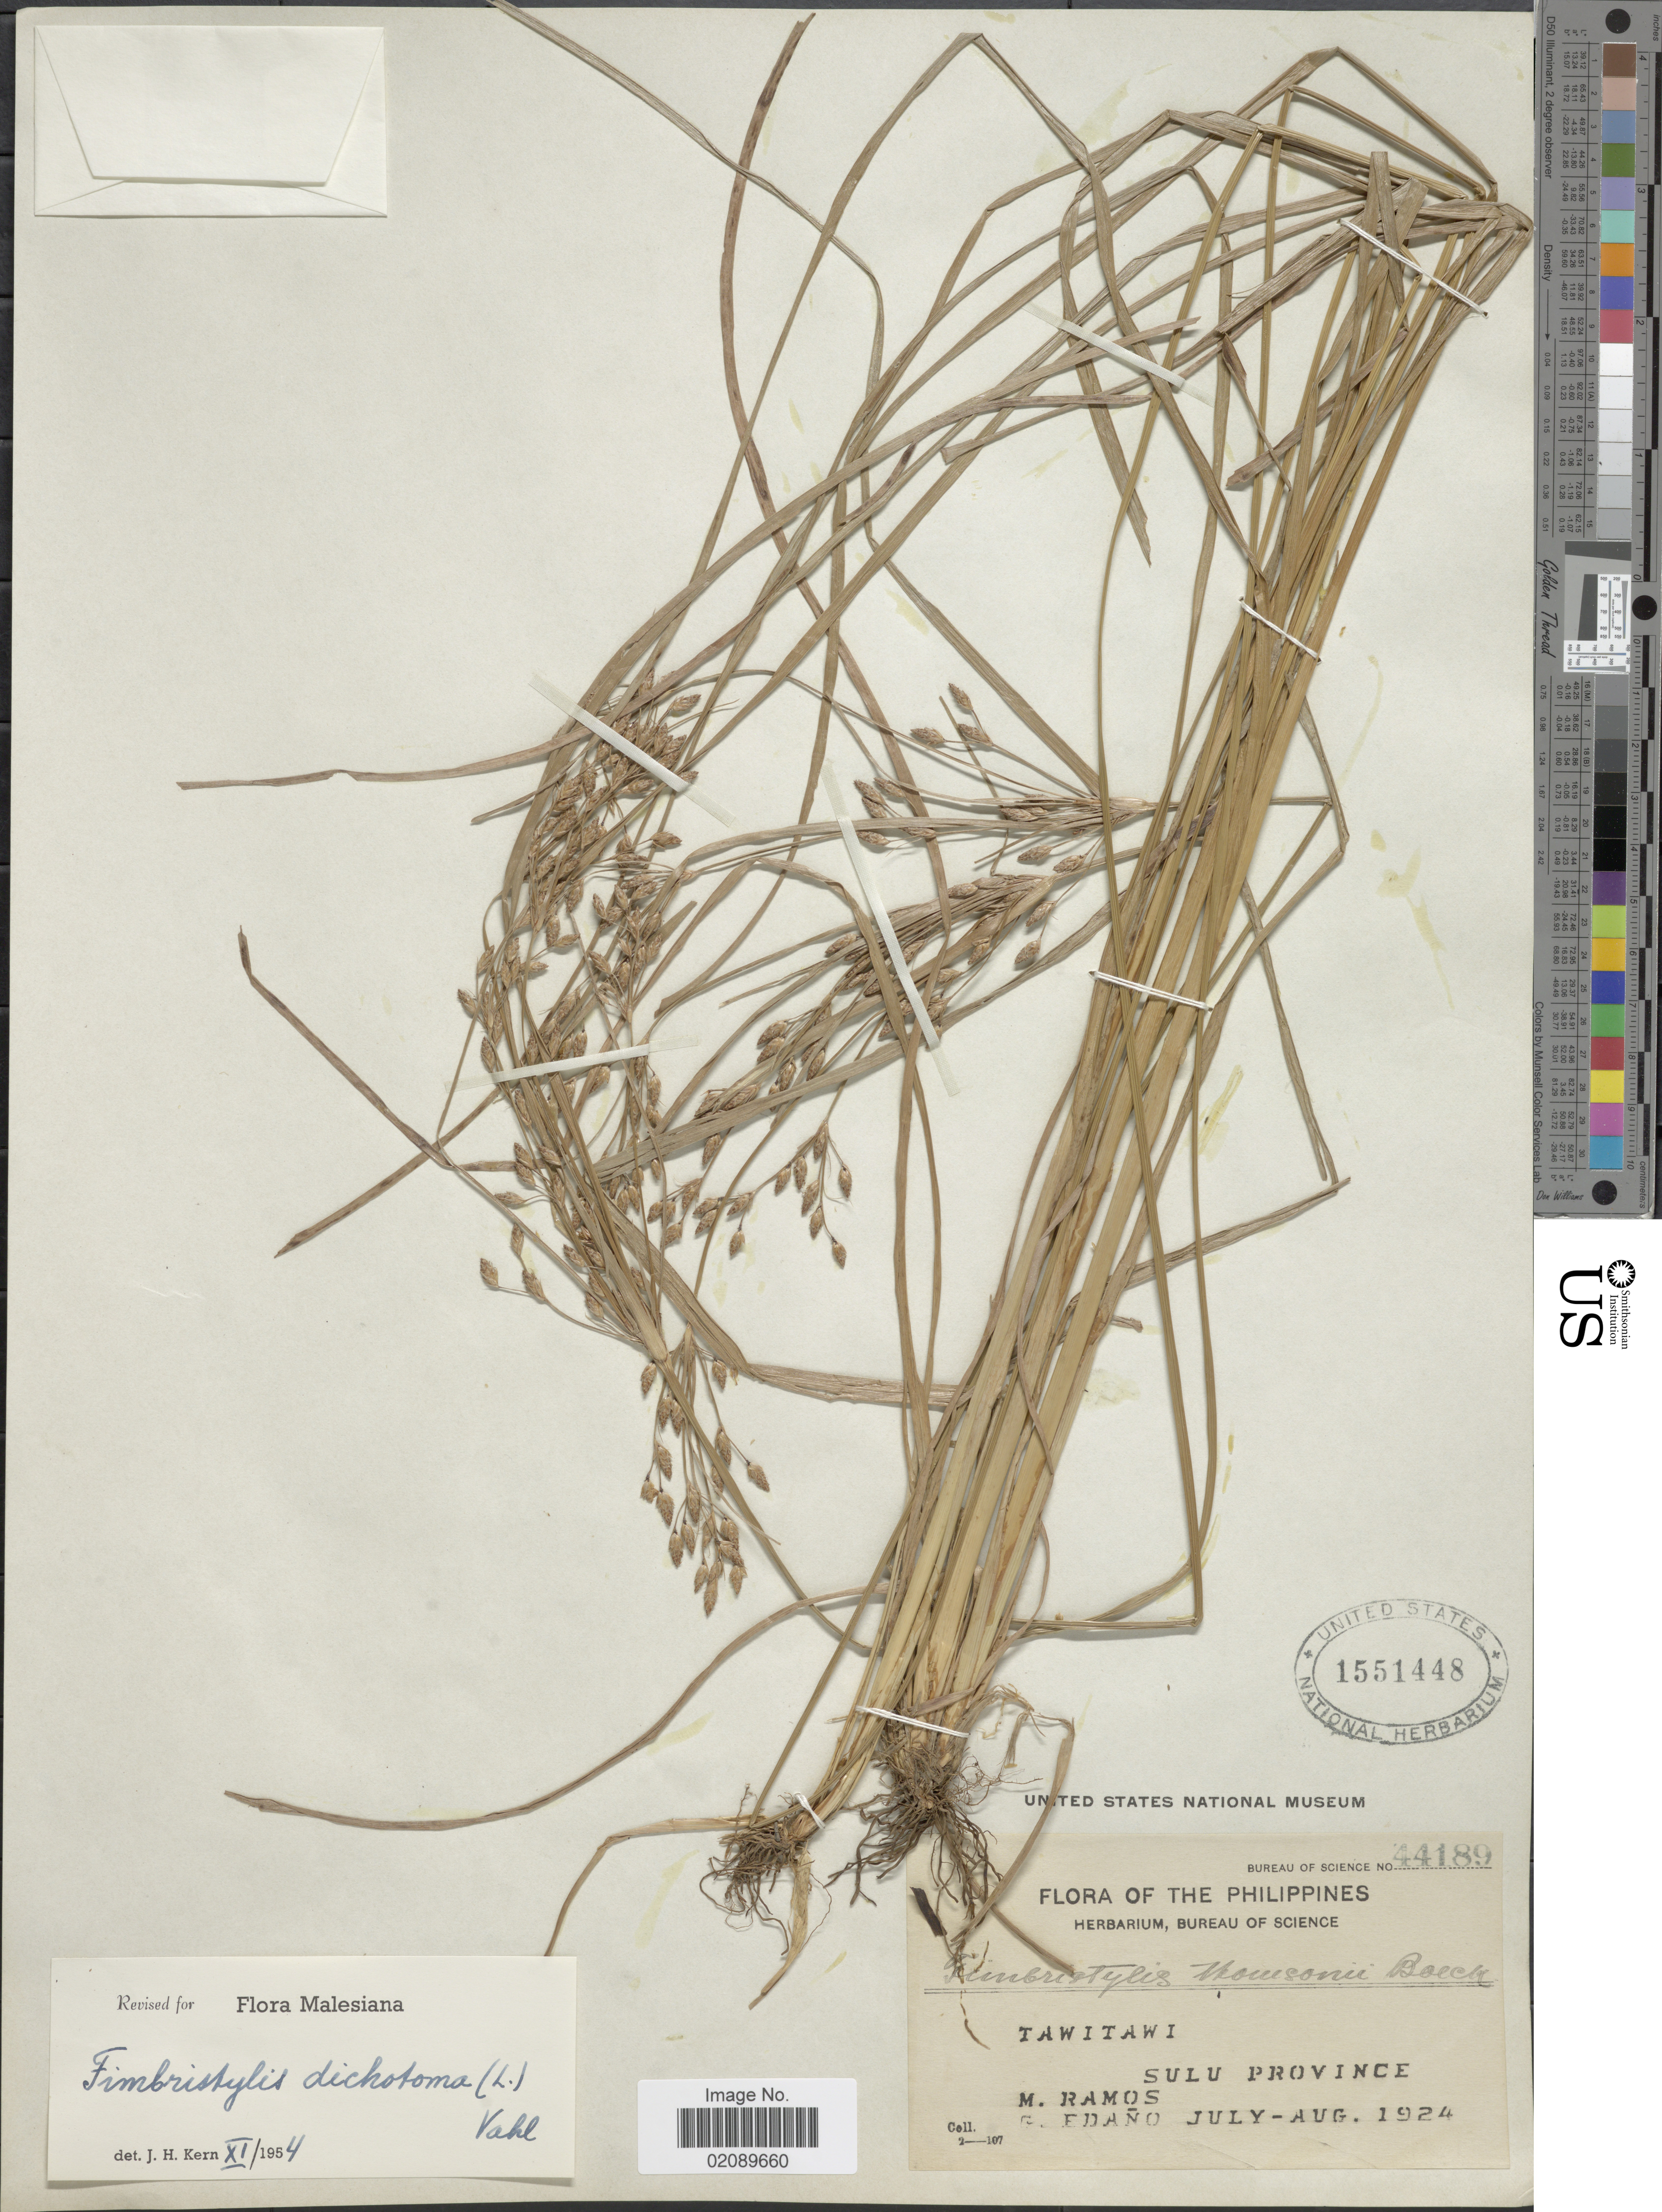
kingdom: Plantae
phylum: Tracheophyta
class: Liliopsida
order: Poales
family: Cyperaceae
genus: Fimbristylis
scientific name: Fimbristylis dichotoma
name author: (L.) Vahl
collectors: M. Ramos & G. Edaño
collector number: Bureau of Science 44189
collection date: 1924-07/1924-08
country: Philippines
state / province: Muslim Mindanao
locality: Tawitawi, Sulu Province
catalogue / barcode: US 1551448